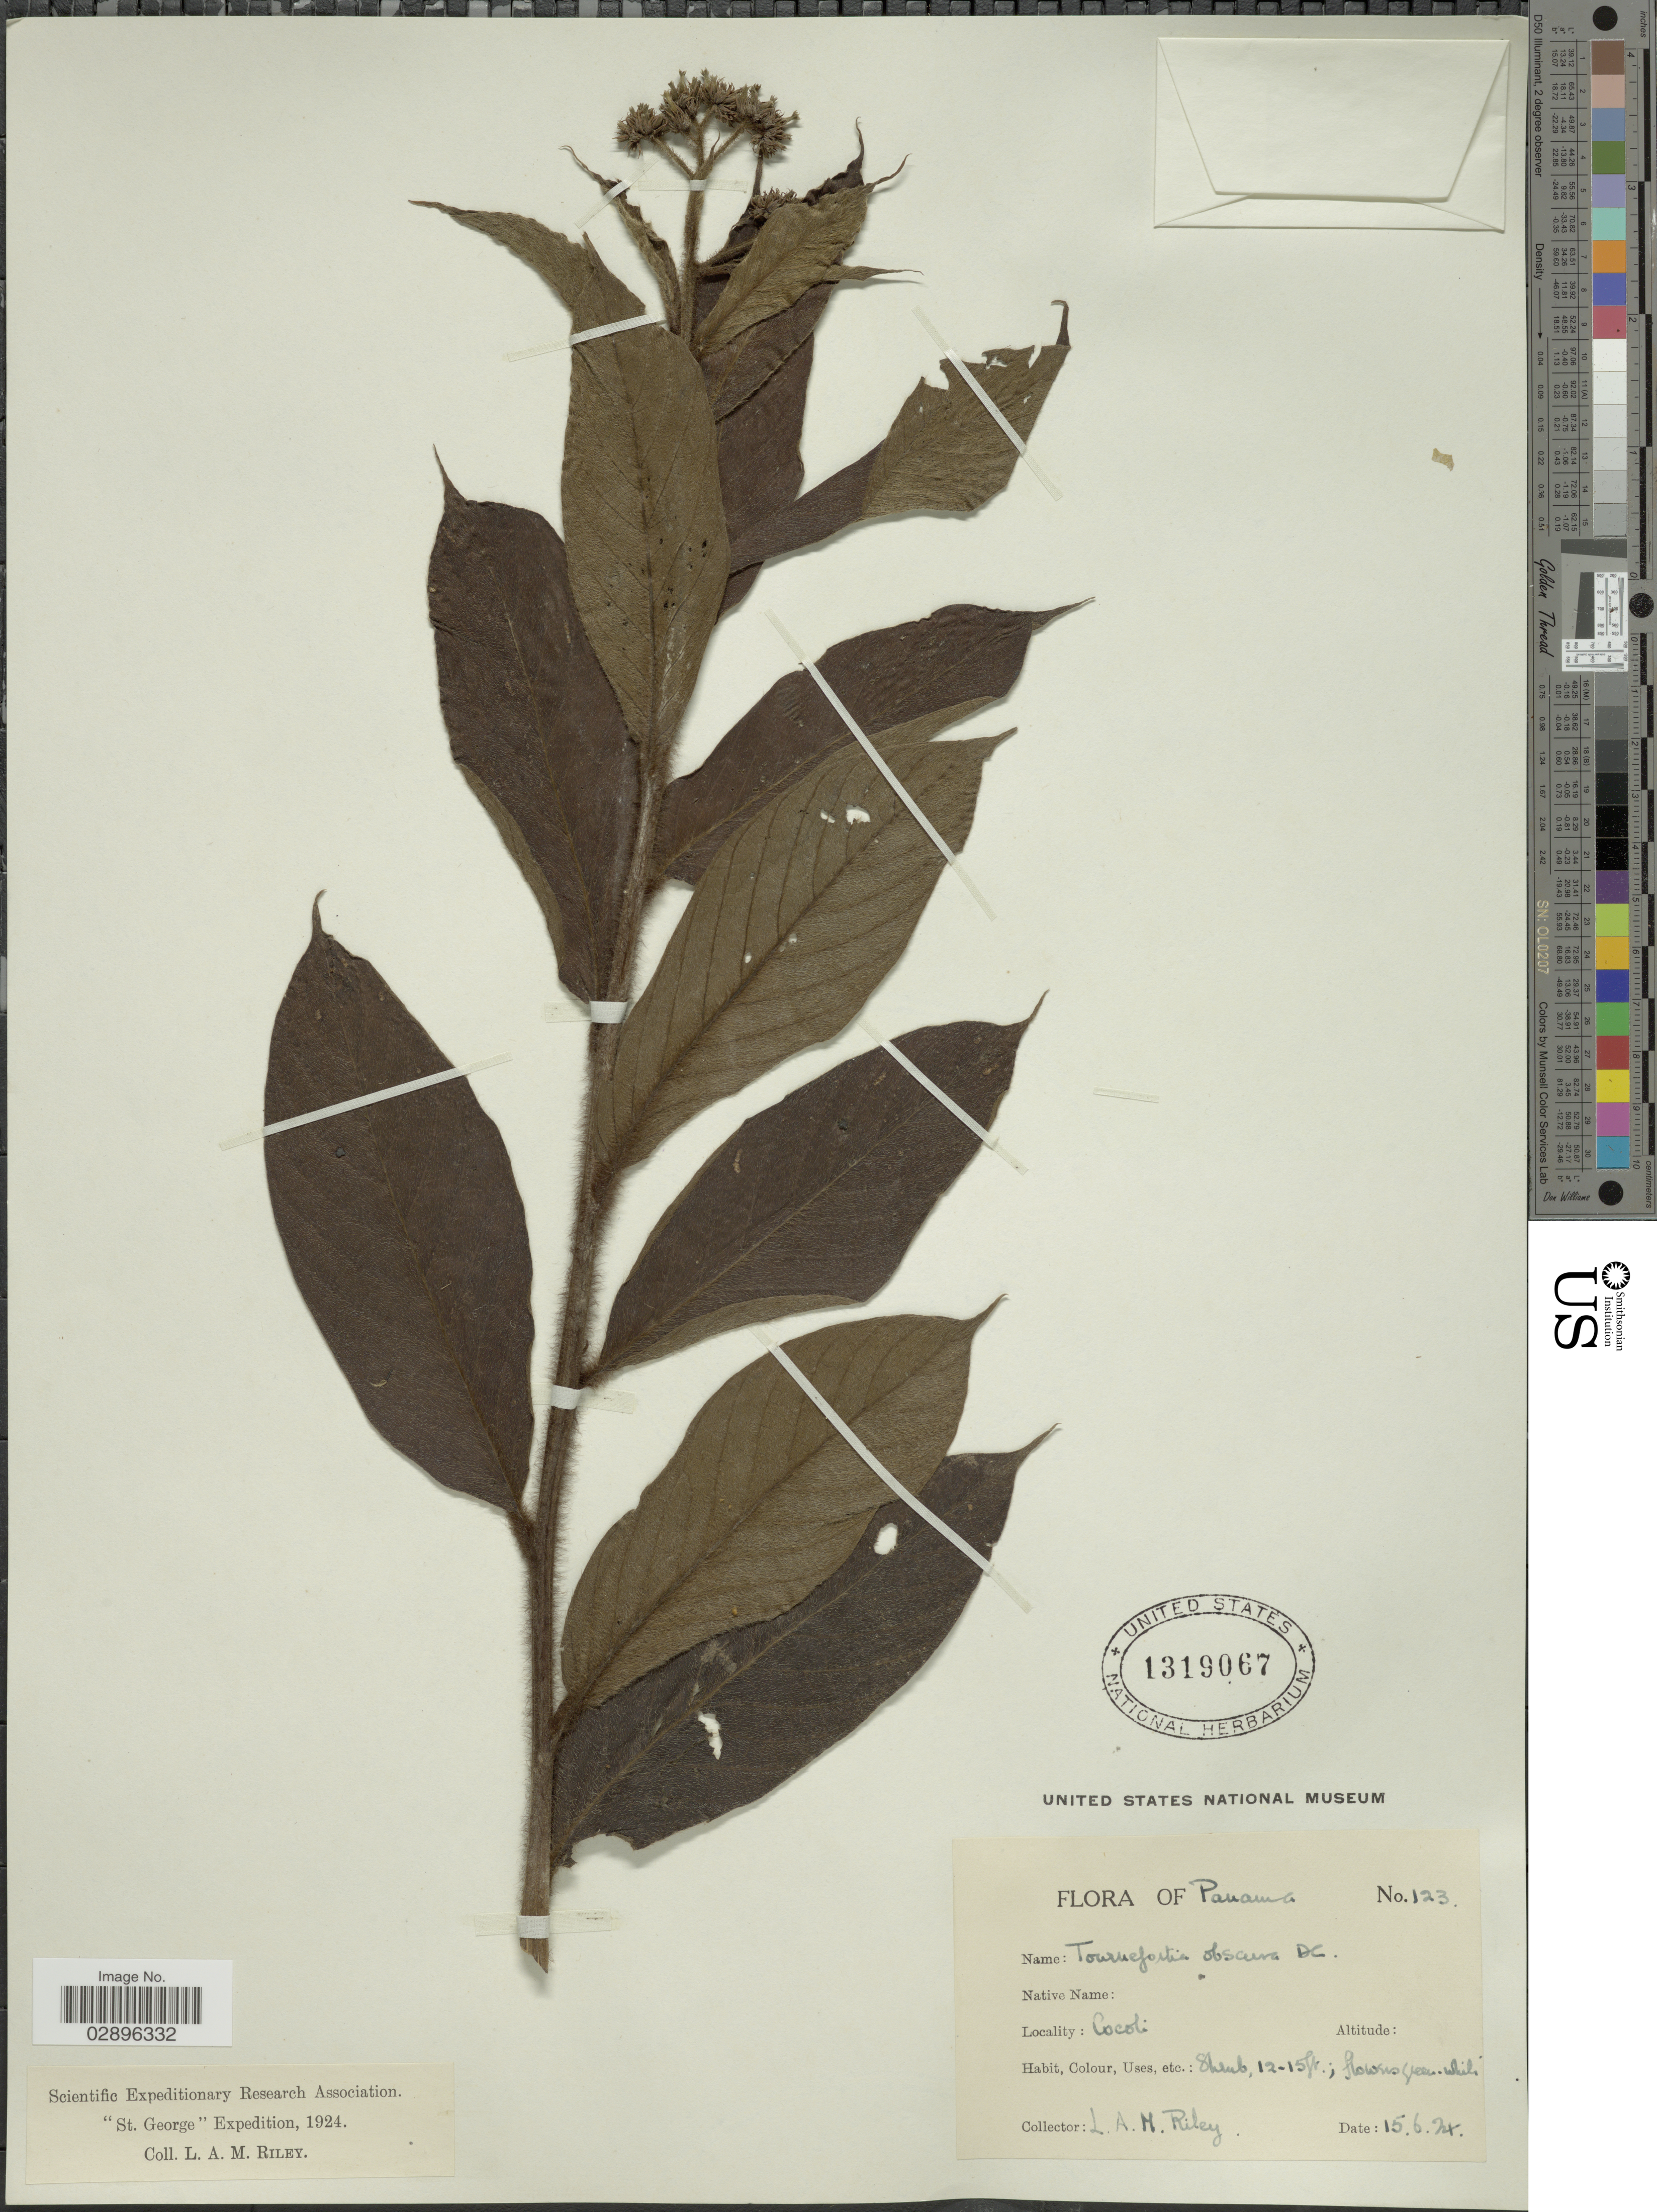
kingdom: Plantae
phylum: Tracheophyta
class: Magnoliopsida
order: Boraginales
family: Heliotropiaceae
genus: Tournefortia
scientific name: Tournefortia cuspidata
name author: Kunth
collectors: L. A. M. Riley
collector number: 123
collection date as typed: Transcribed d/m/y: 15/6/21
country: Panama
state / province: Panamá Oeste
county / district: Canal Zone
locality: Cocoli.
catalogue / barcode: US 1319067